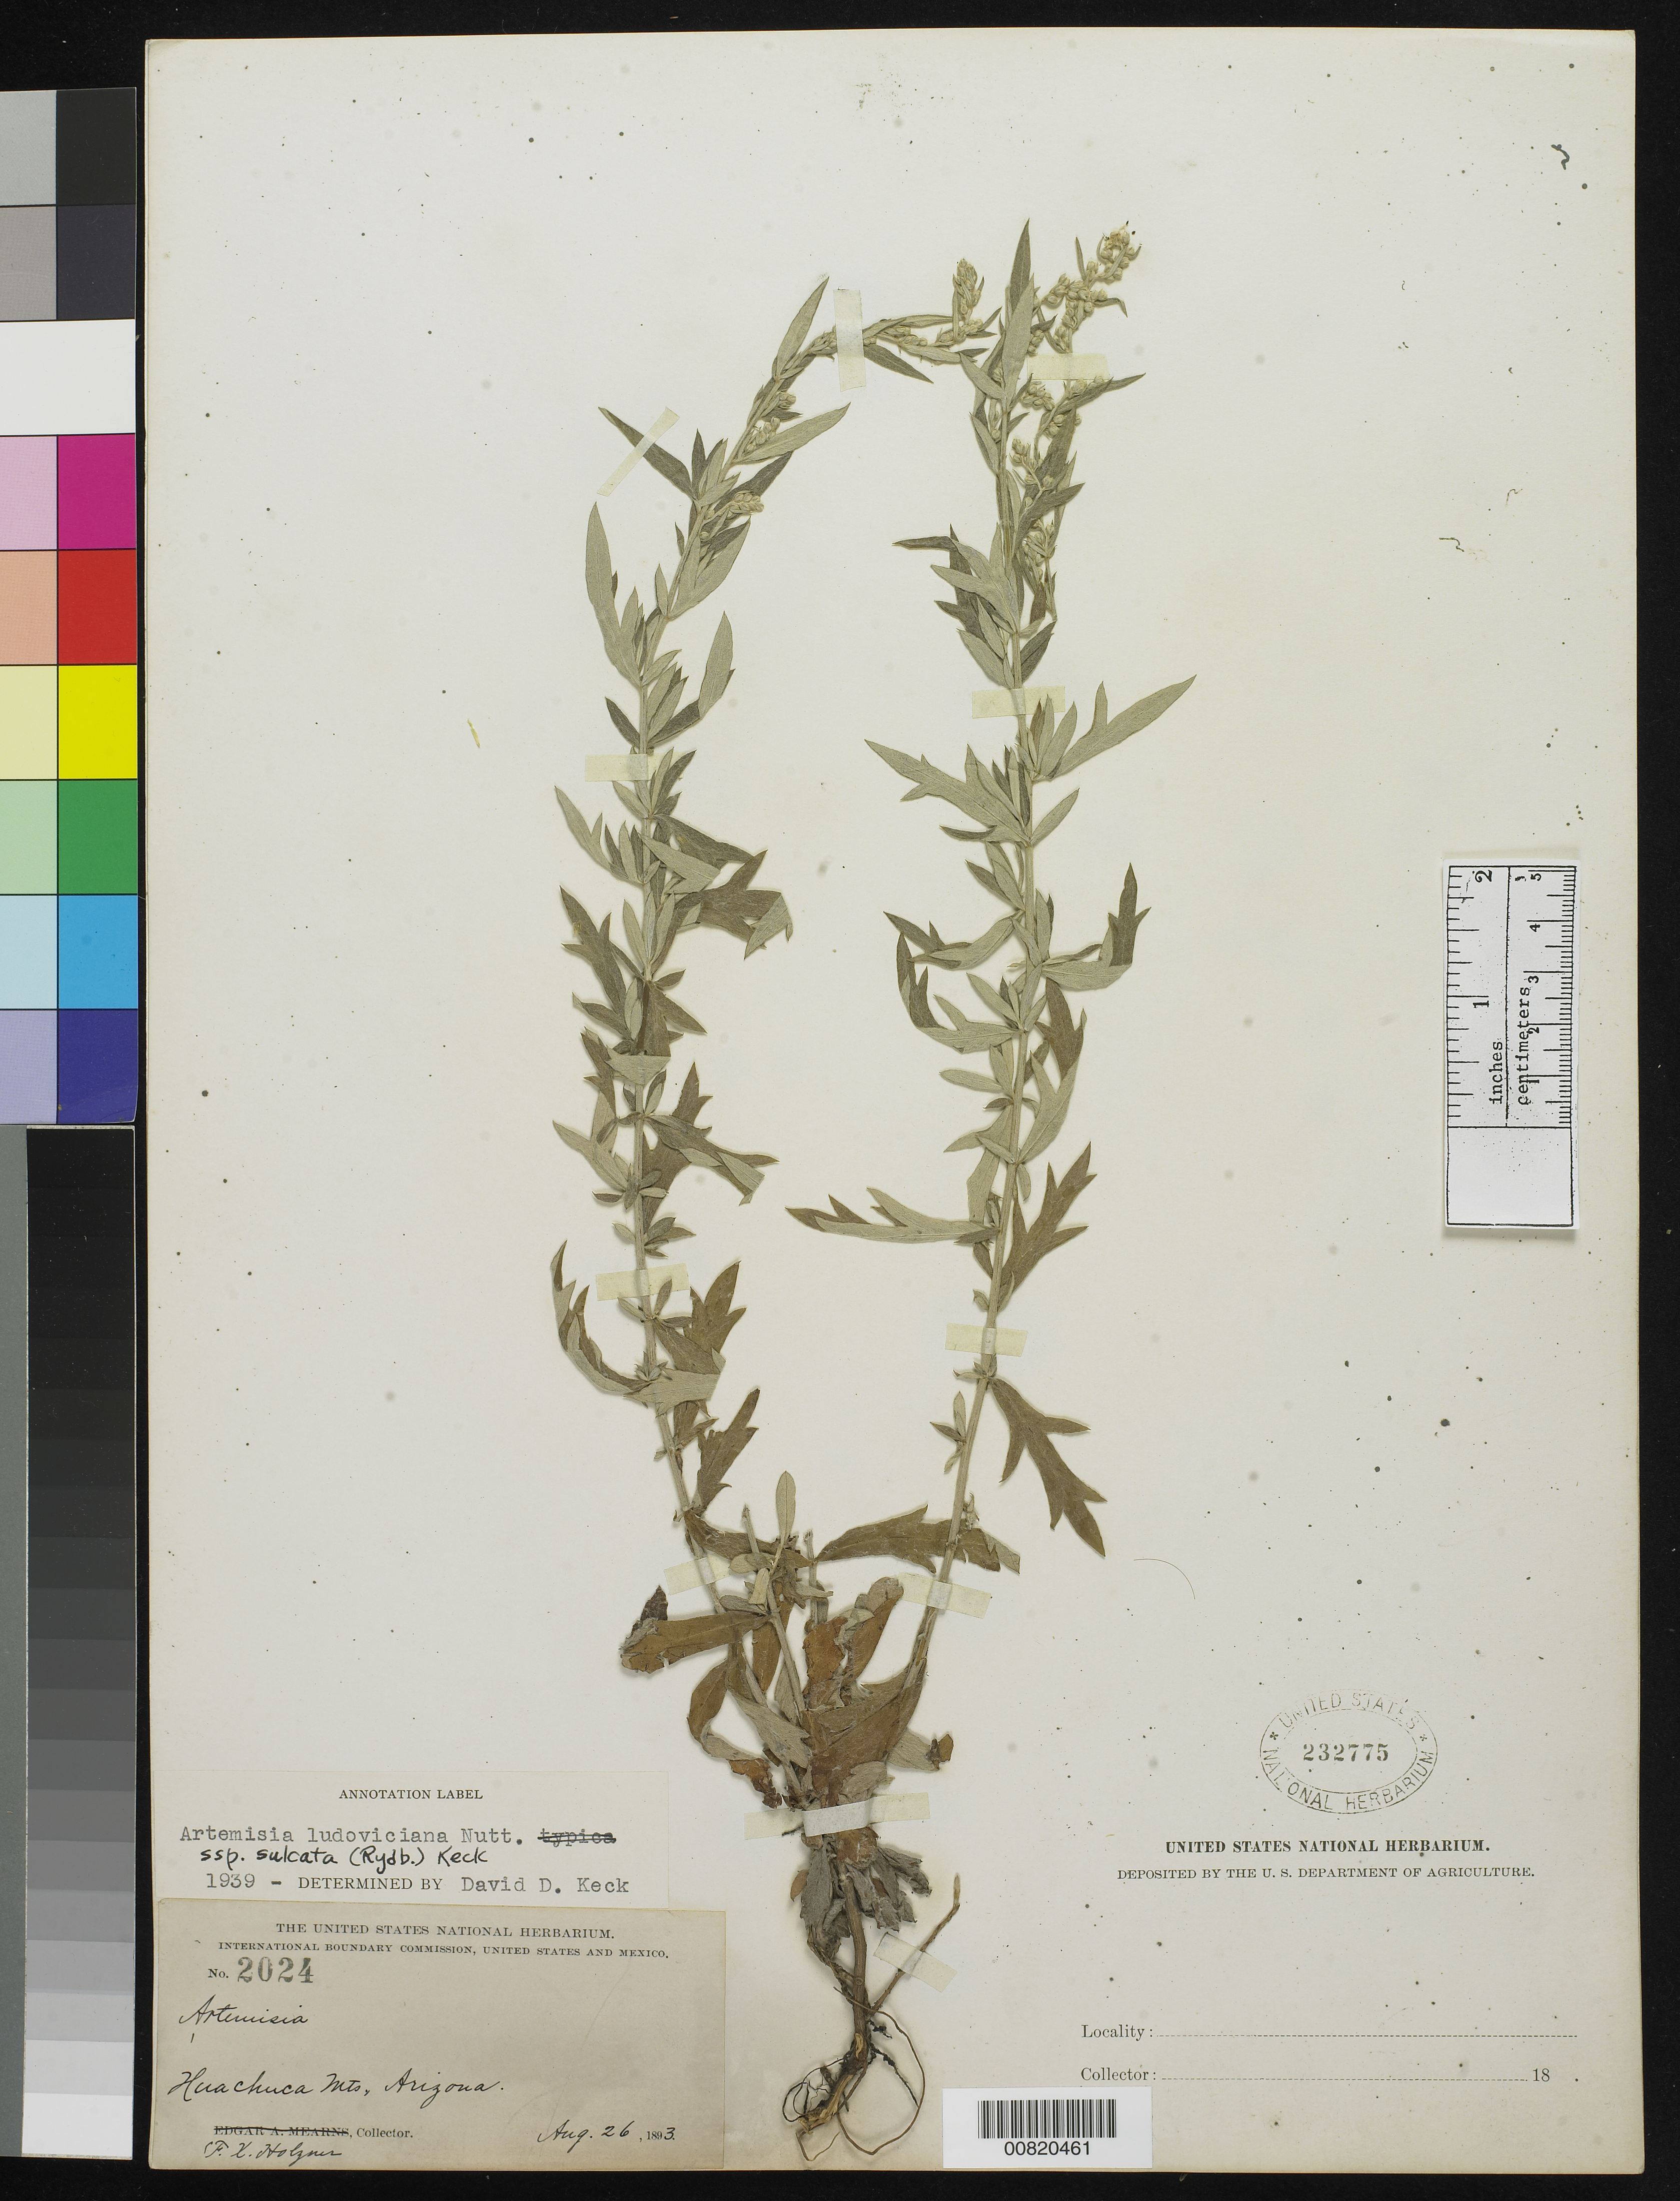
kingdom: Plantae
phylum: Tracheophyta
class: Magnoliopsida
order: Asterales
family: Asteraceae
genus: Artemisia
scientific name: Artemisia ludoviciana subsp. sulcata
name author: (Rydb.) D.D. Keck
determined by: Keck, David D.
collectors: F. X. Holzner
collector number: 2024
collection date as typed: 26 Aug 1893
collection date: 1893-08-26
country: United States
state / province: Arizona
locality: Huachuca Mts.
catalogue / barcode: US 232775